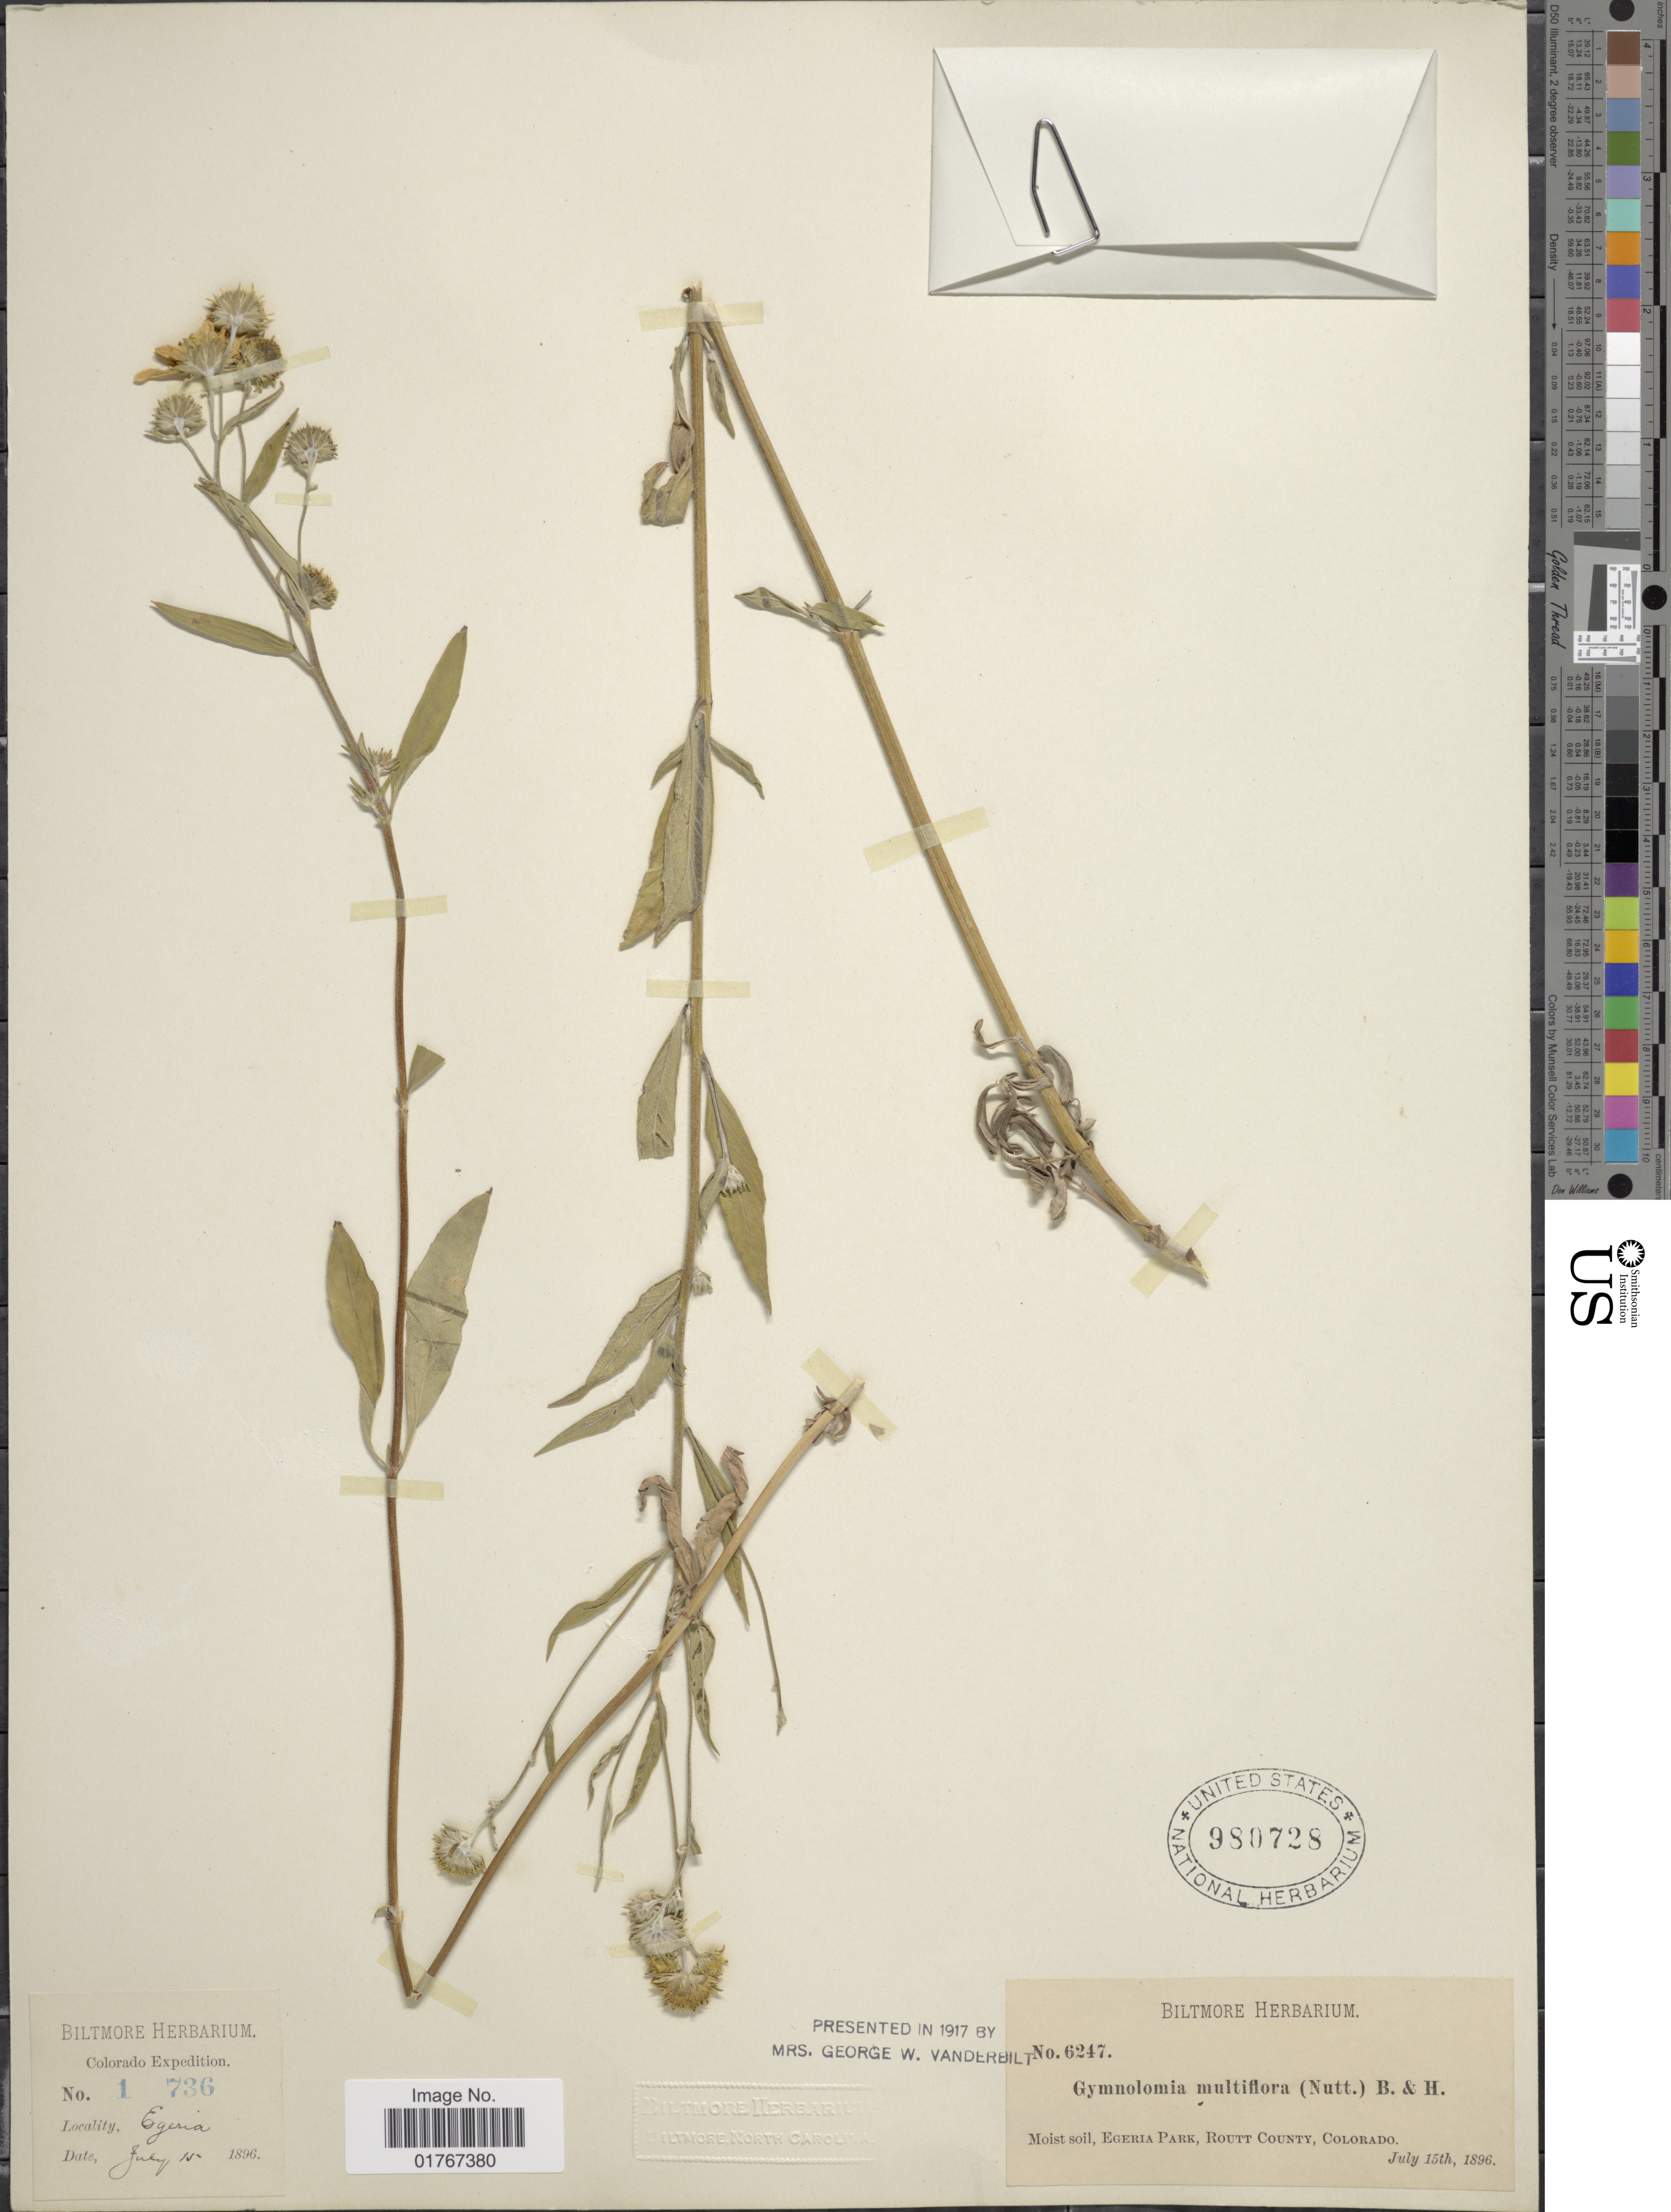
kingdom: Plantae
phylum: Tracheophyta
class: Magnoliopsida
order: Asterales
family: Asteraceae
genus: Heliomeris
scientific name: Heliomeris multiflora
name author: Nutt.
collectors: ex herb. Biltmore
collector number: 6247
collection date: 1896-07-15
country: United States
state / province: Colorado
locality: Egeria Park, Routt County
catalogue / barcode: US 980728